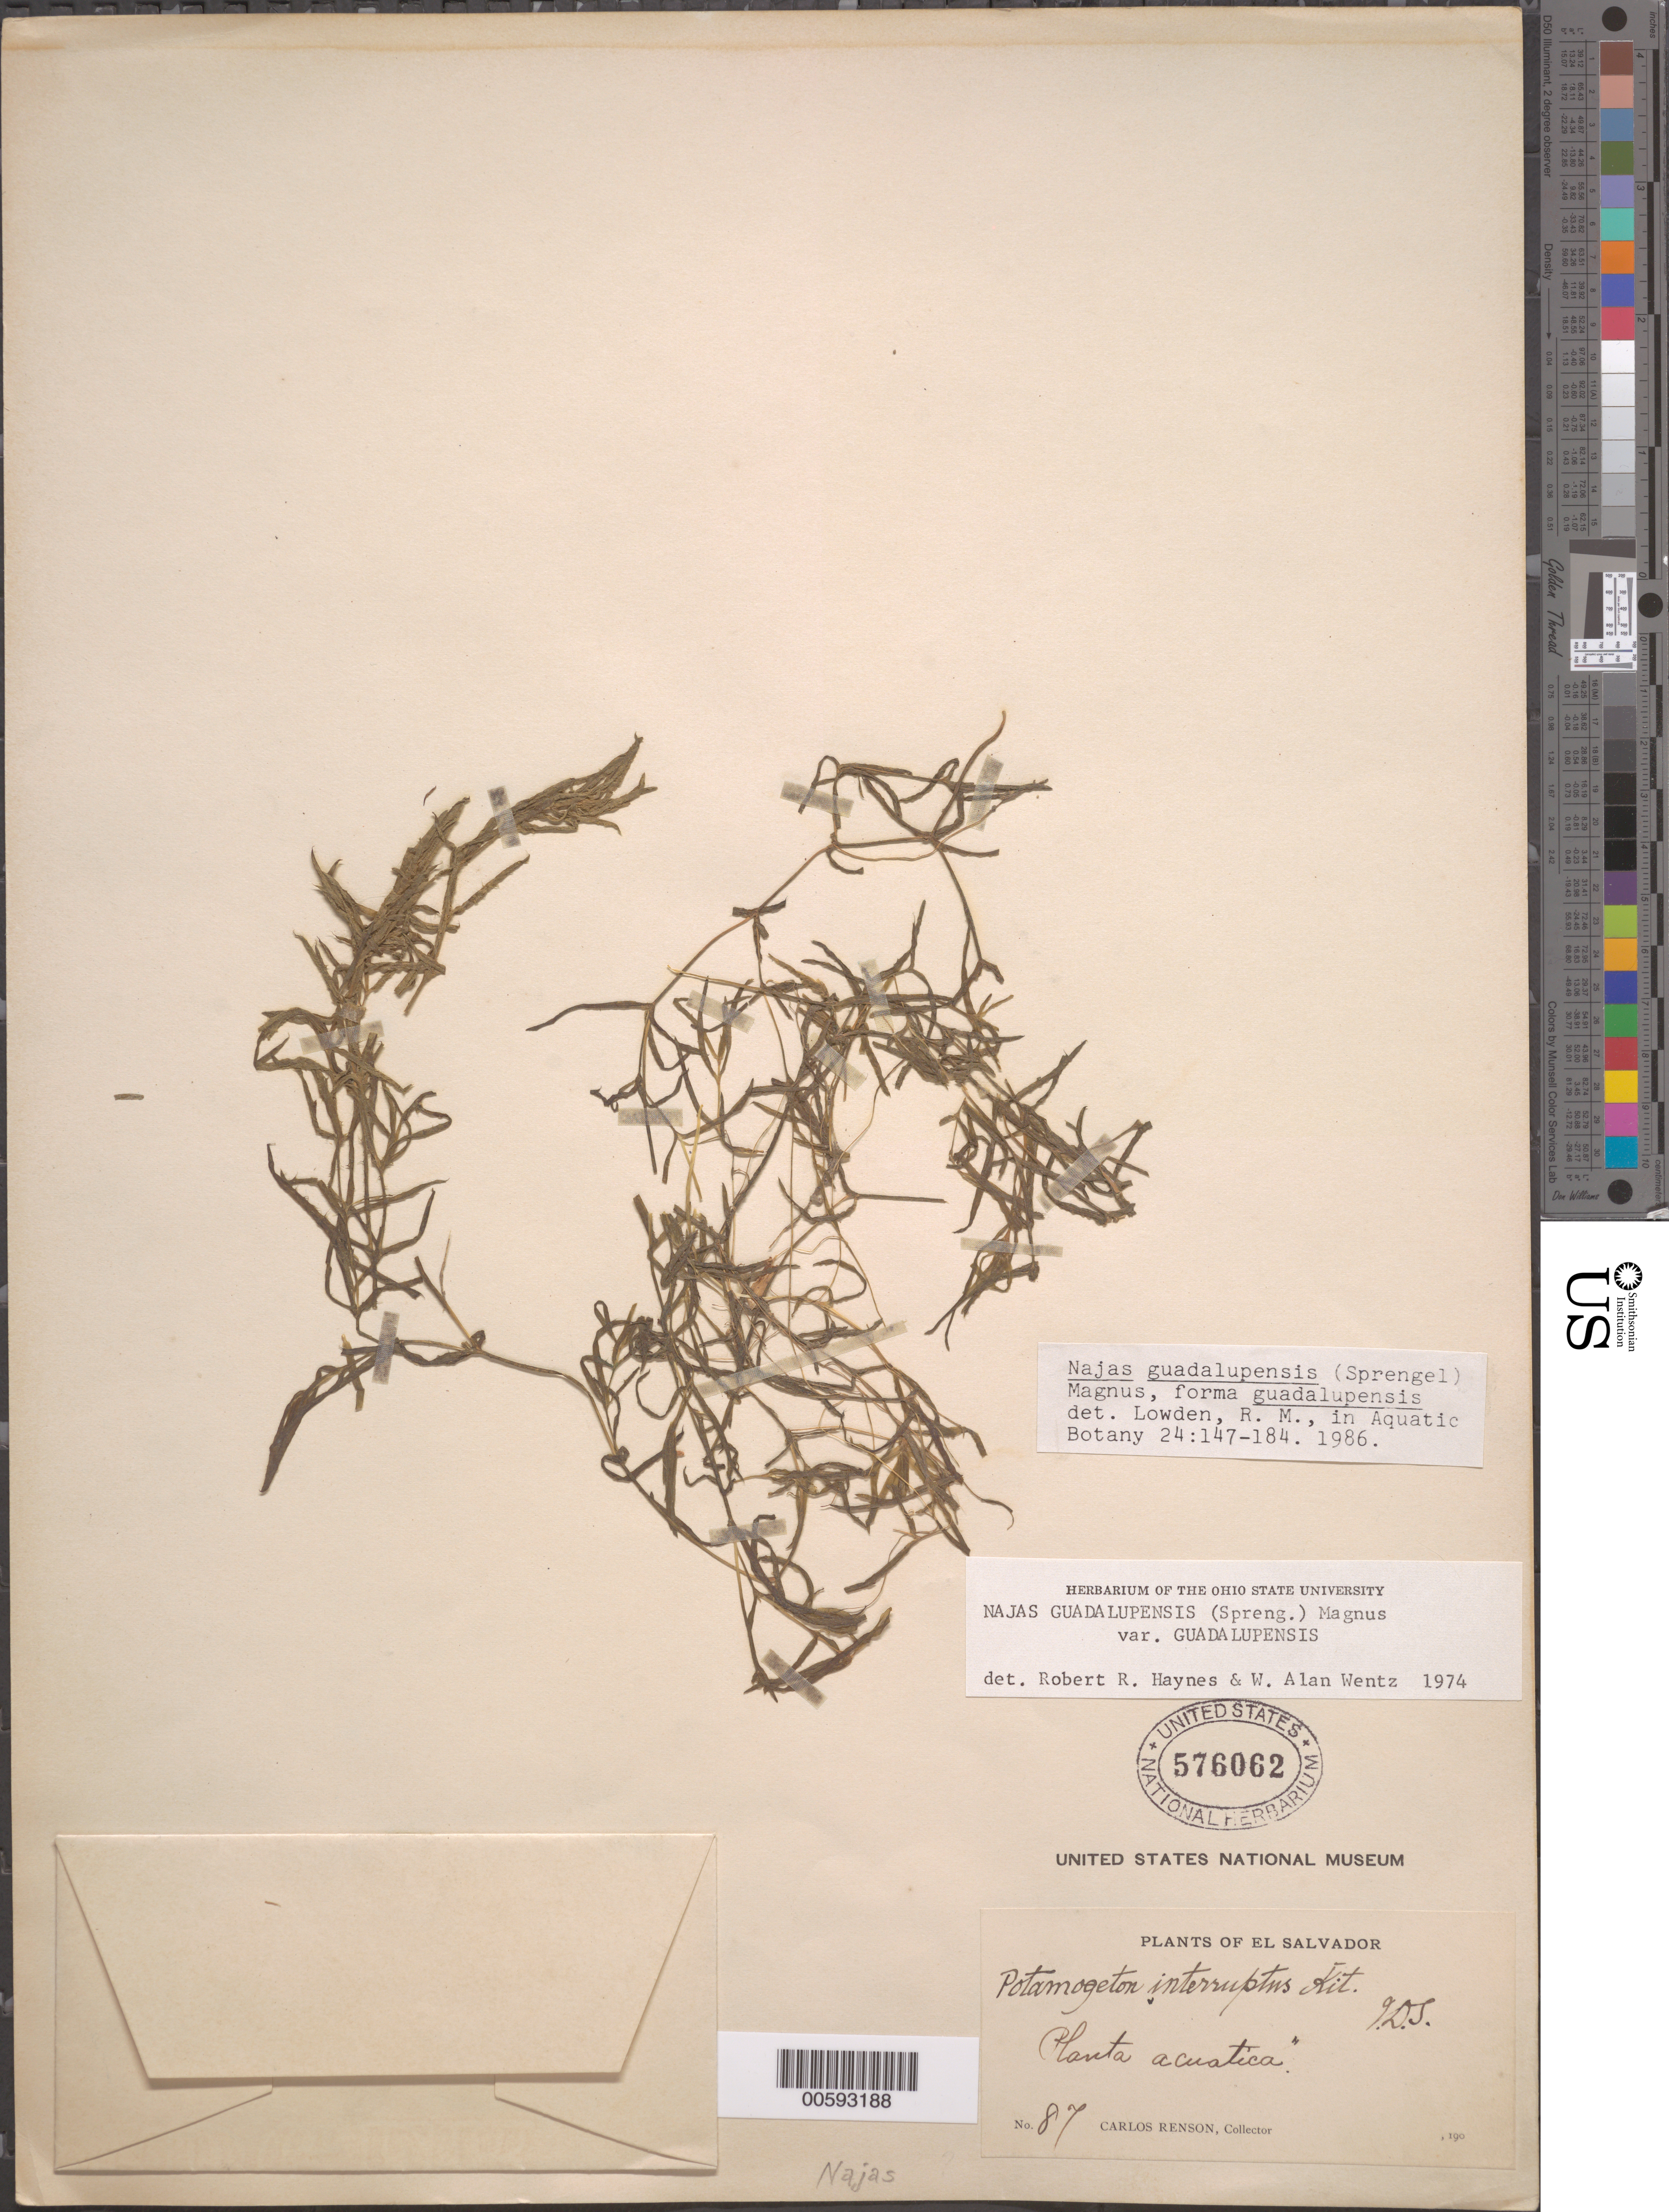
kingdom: Plantae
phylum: Tracheophyta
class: Liliopsida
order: Alismatales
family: Hydrocharitaceae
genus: Najas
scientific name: Najas guadalupensis var. guadalupensis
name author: (Spreng.) Magnus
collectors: C. Renson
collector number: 87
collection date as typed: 190-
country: El Salvador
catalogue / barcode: US 576062